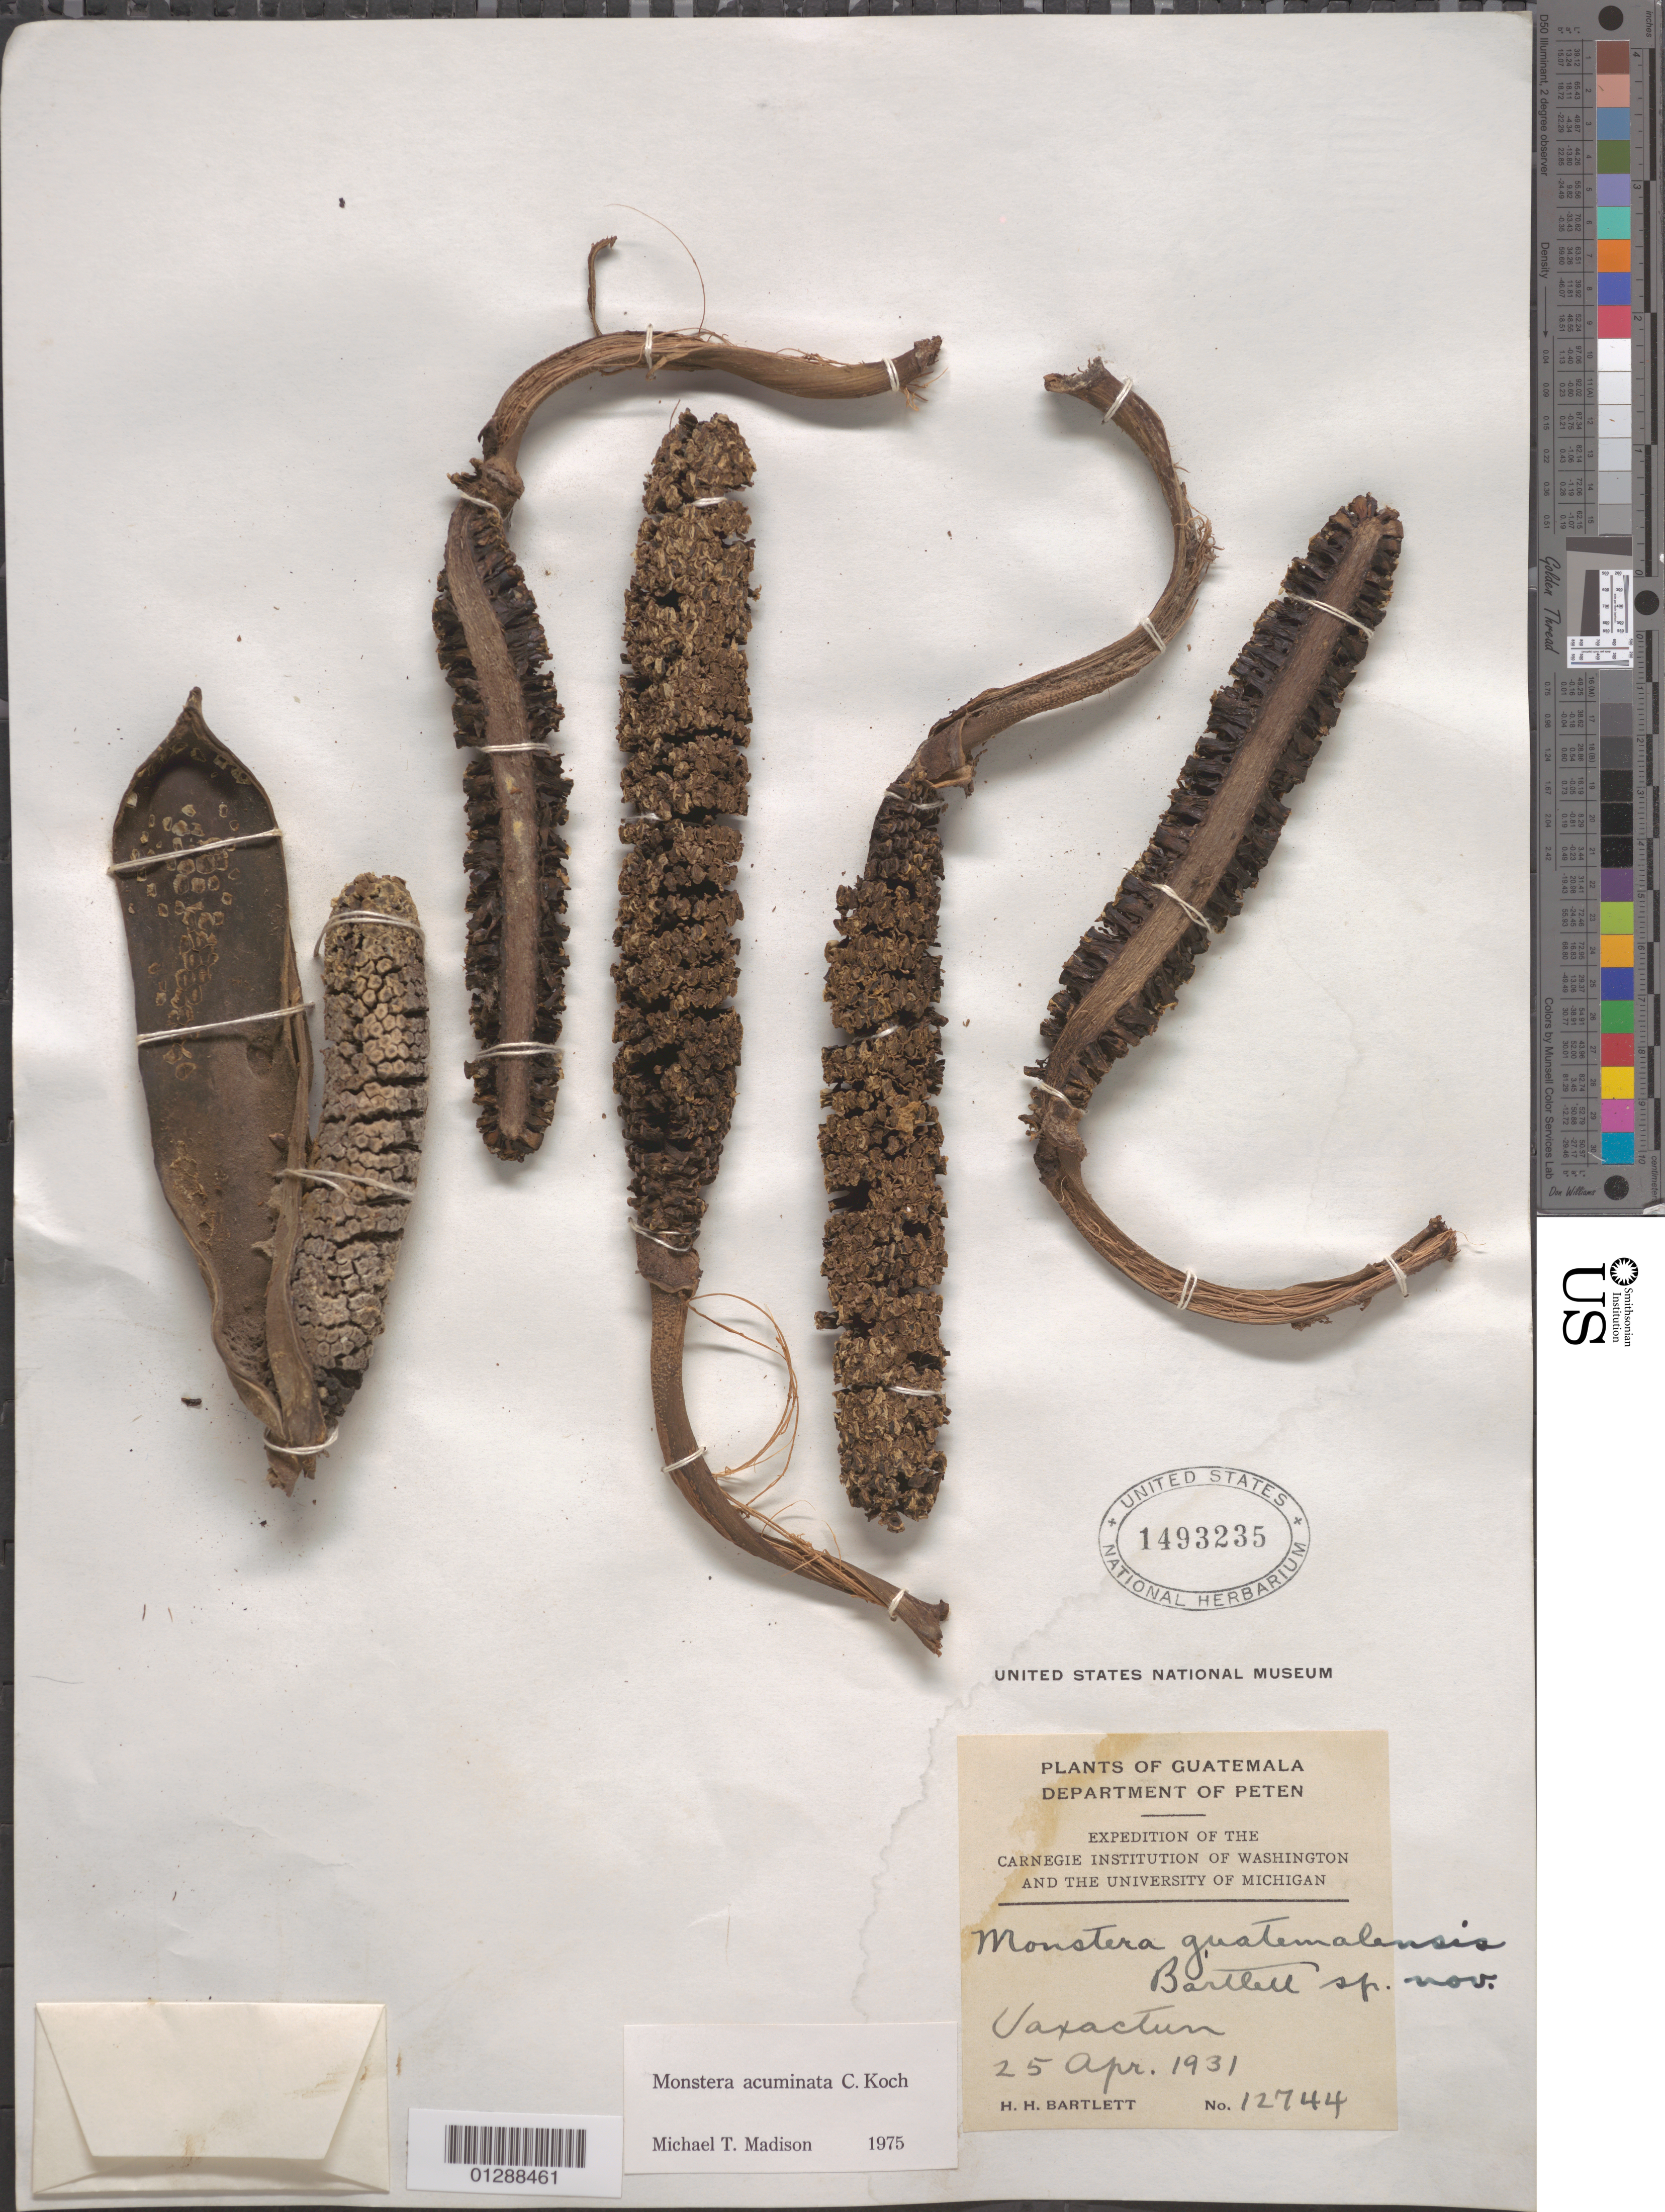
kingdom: Plantae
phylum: Tracheophyta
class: Liliopsida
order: Alismatales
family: Araceae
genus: Monstera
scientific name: Monstera acuminata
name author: K. Koch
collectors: H. H. Bartlett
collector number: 12744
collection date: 1931-04-25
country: Guatemala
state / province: El Peten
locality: Department of Peten. Uaxactun.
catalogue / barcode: US 1493235